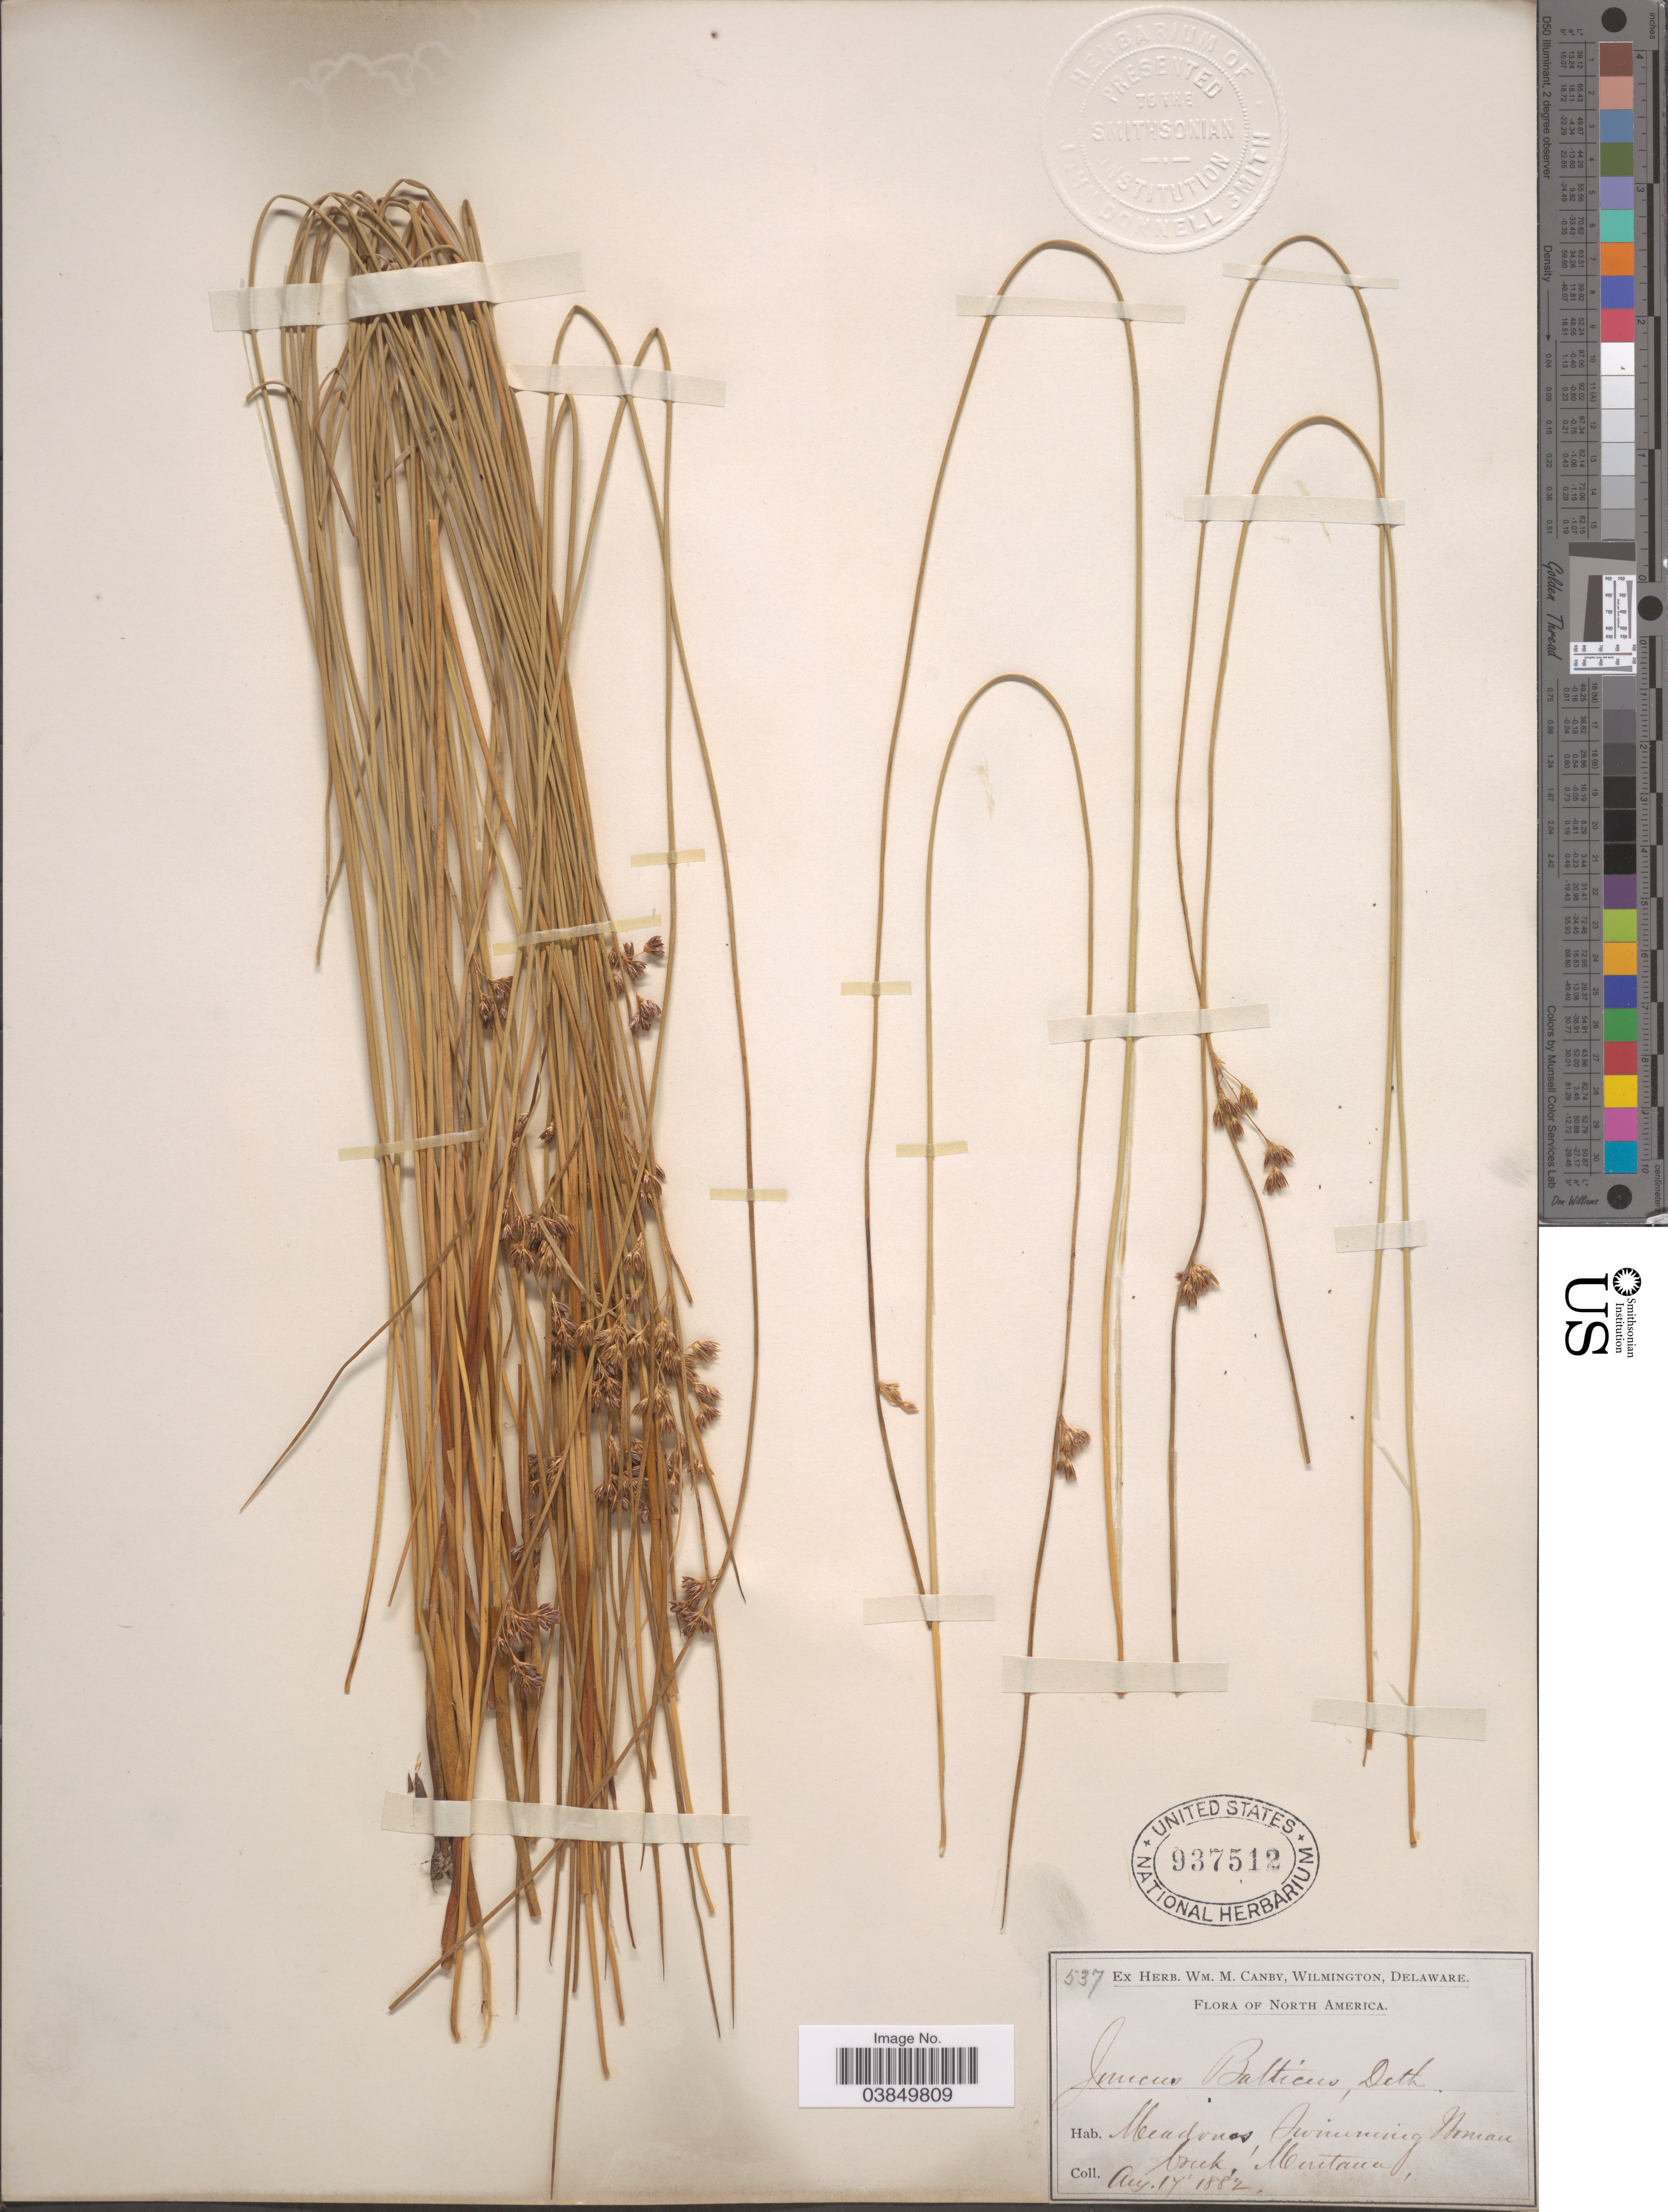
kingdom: Plantae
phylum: Tracheophyta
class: Liliopsida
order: Poales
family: Juncaceae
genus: Juncus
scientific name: Juncus balticus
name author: Willd.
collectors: ex herb. W.M. Canby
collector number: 537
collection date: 1882-08-17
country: United States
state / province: Montana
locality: Meadows, Swimming Woman Creek.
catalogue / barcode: US 937512